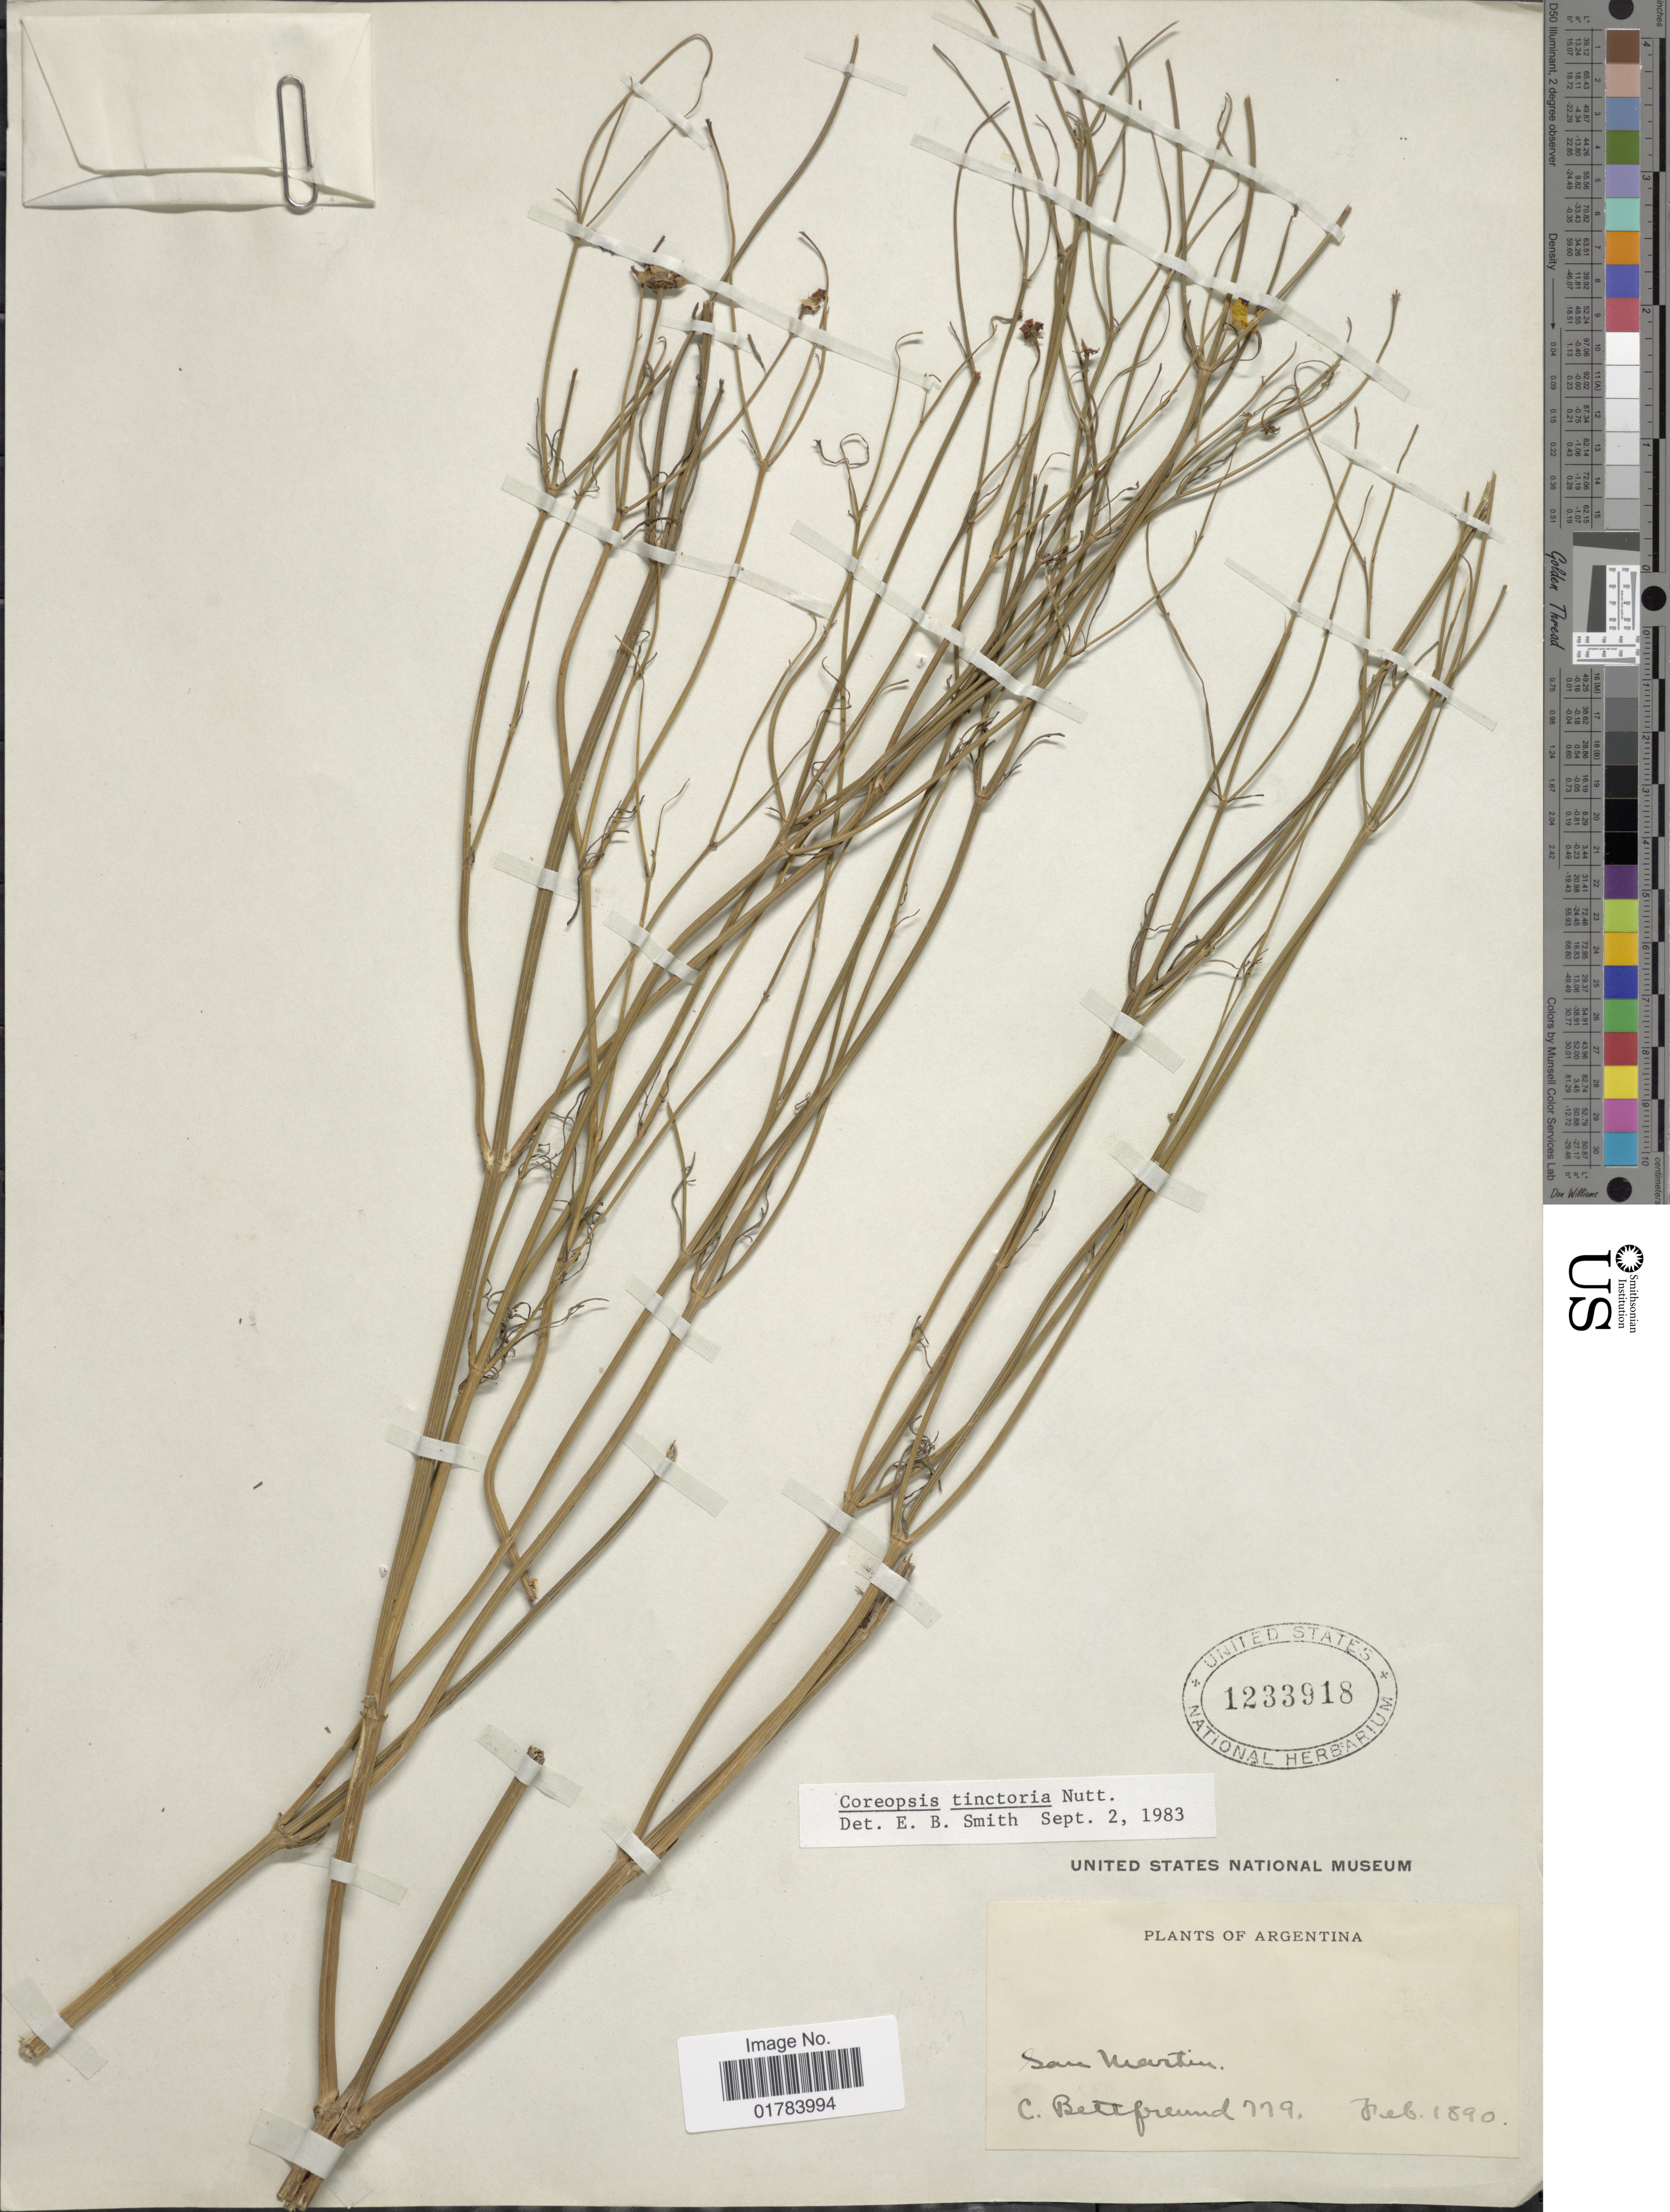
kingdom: Plantae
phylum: Tracheophyta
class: Magnoliopsida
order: Asterales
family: Asteraceae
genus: Coreopsis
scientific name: Coreopsis tinctoria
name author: Nutt.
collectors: C. Bettfreund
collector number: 779*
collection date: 1890-02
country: Argentina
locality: San Martin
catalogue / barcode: US 1233918